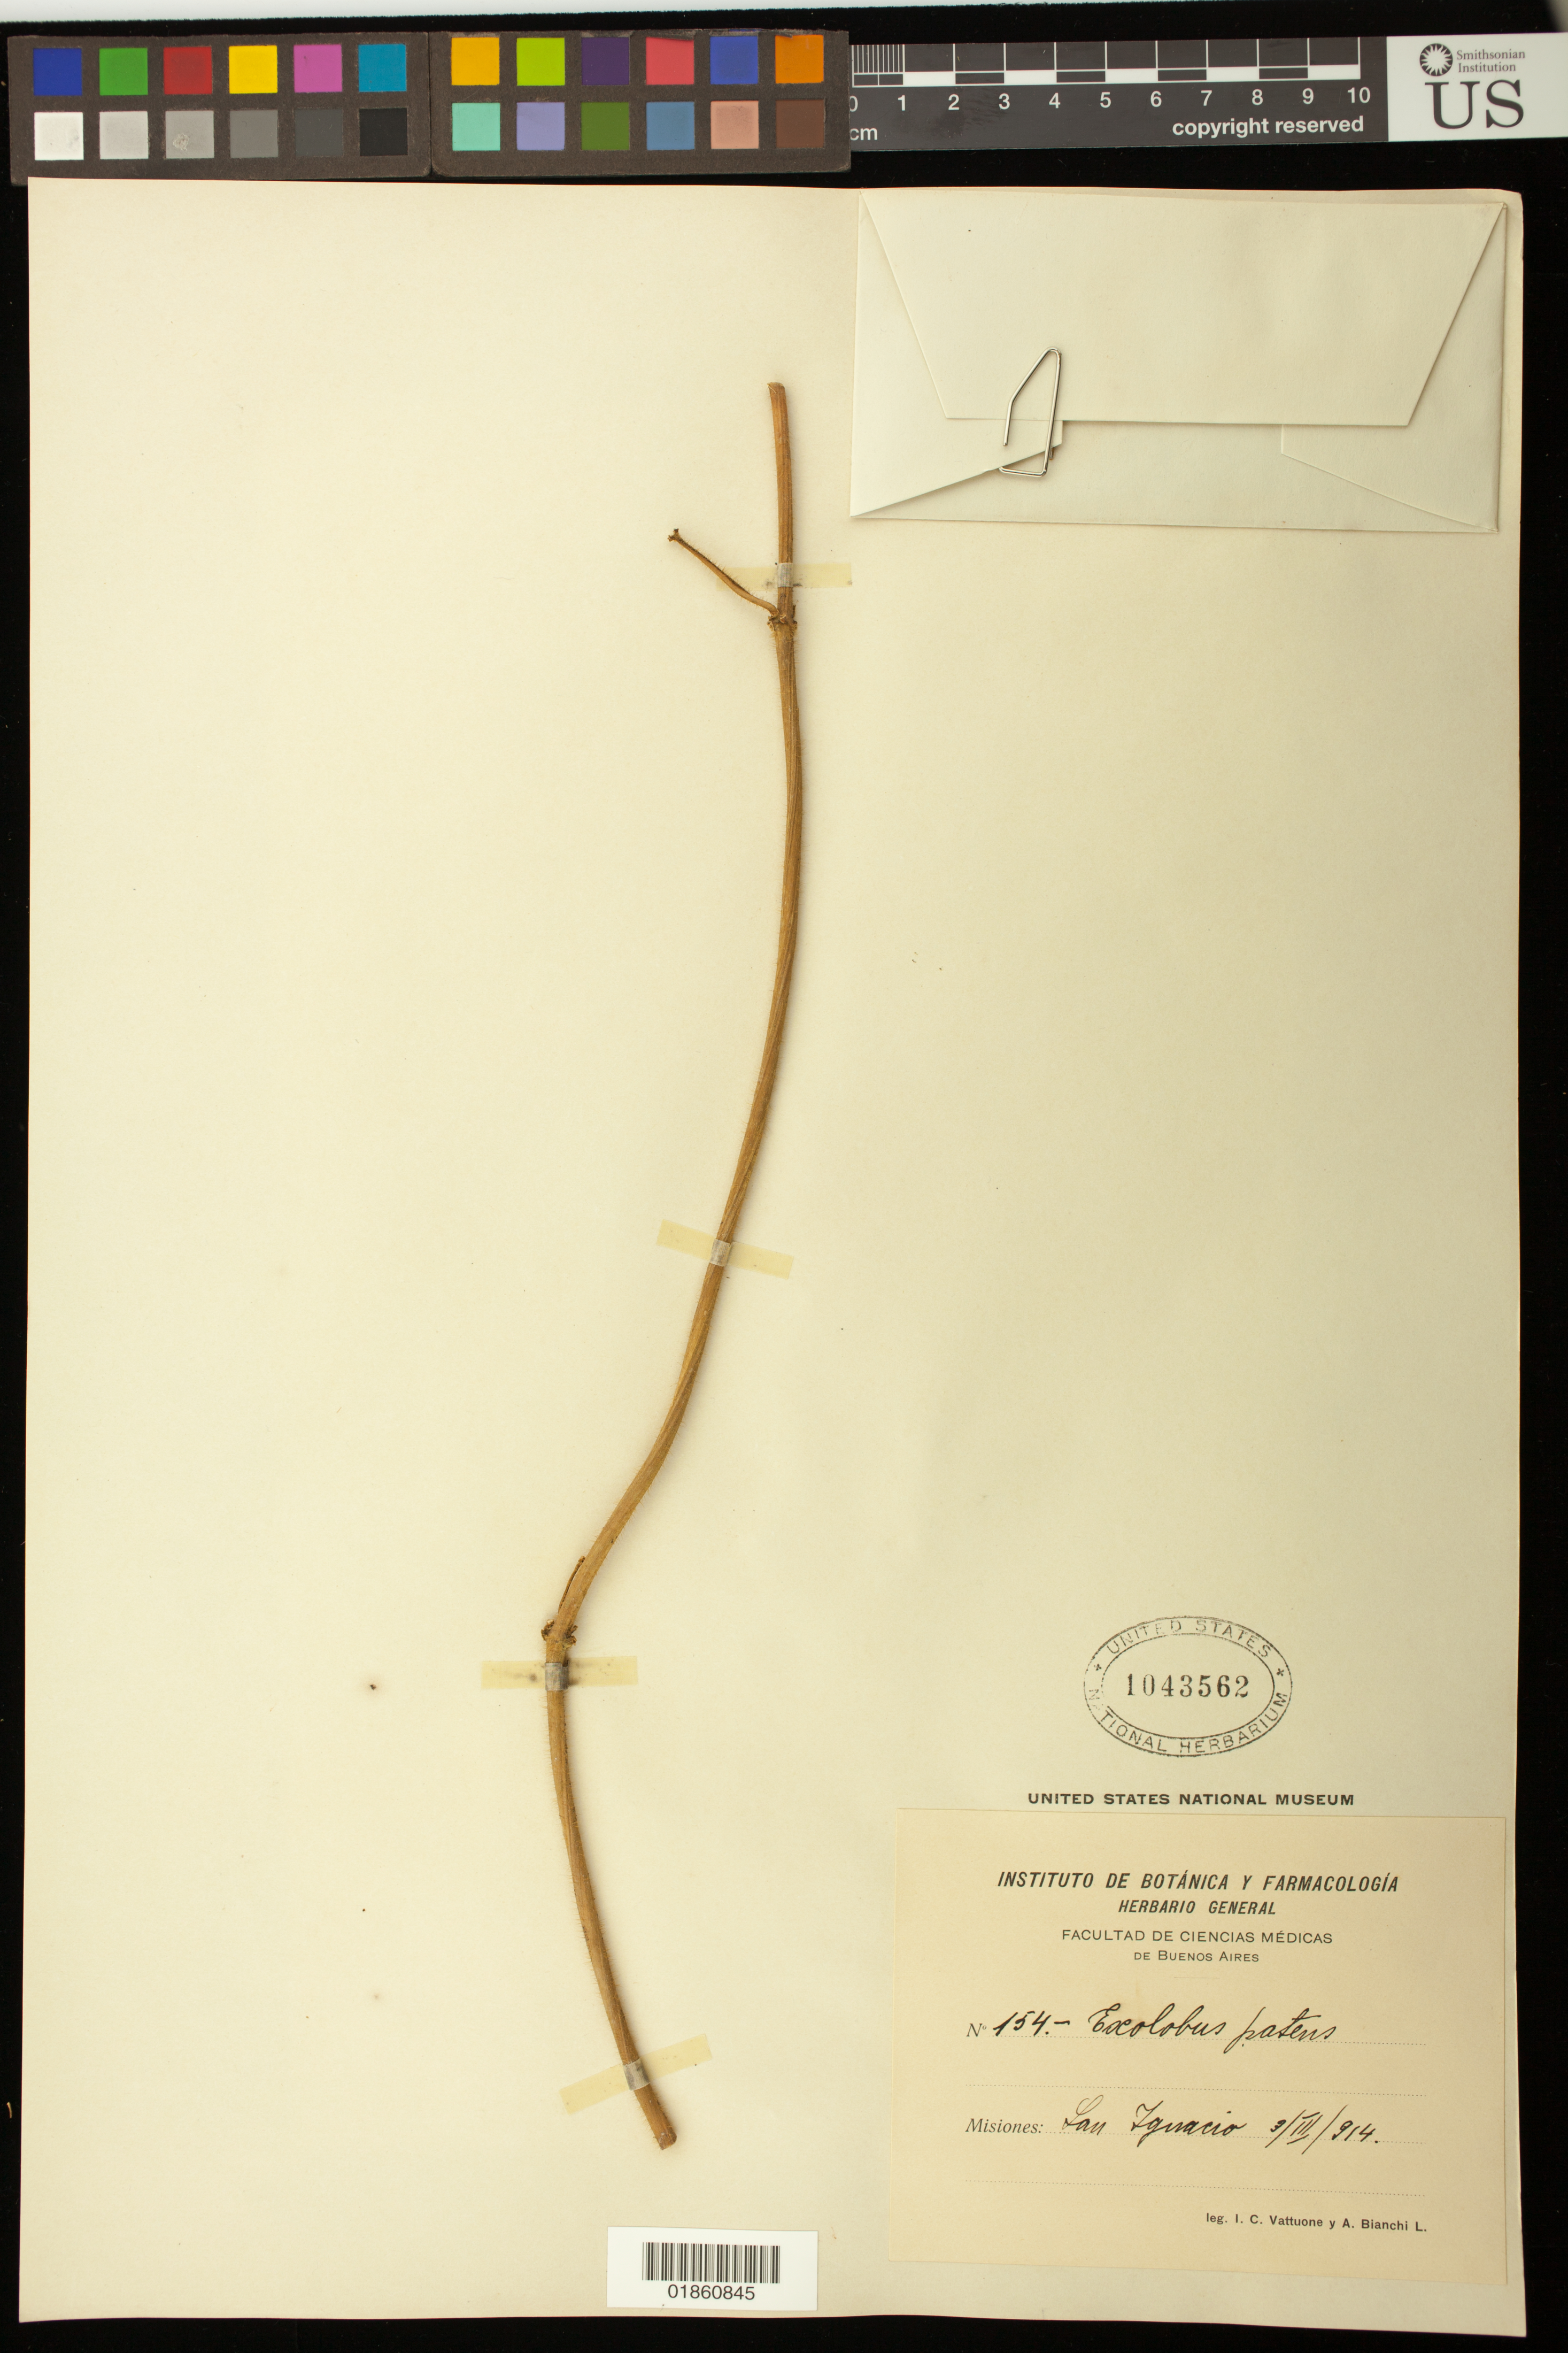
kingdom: Plantae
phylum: Tracheophyta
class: Magnoliopsida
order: Gentianales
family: Apocynaceae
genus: Gonolobus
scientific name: Gonolobus patens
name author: Decne.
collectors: I. Vattuone & A. Bianchi L.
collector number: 154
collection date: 1914-03-03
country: Argentina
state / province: Misiones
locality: San Ignacio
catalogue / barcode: US 1043562